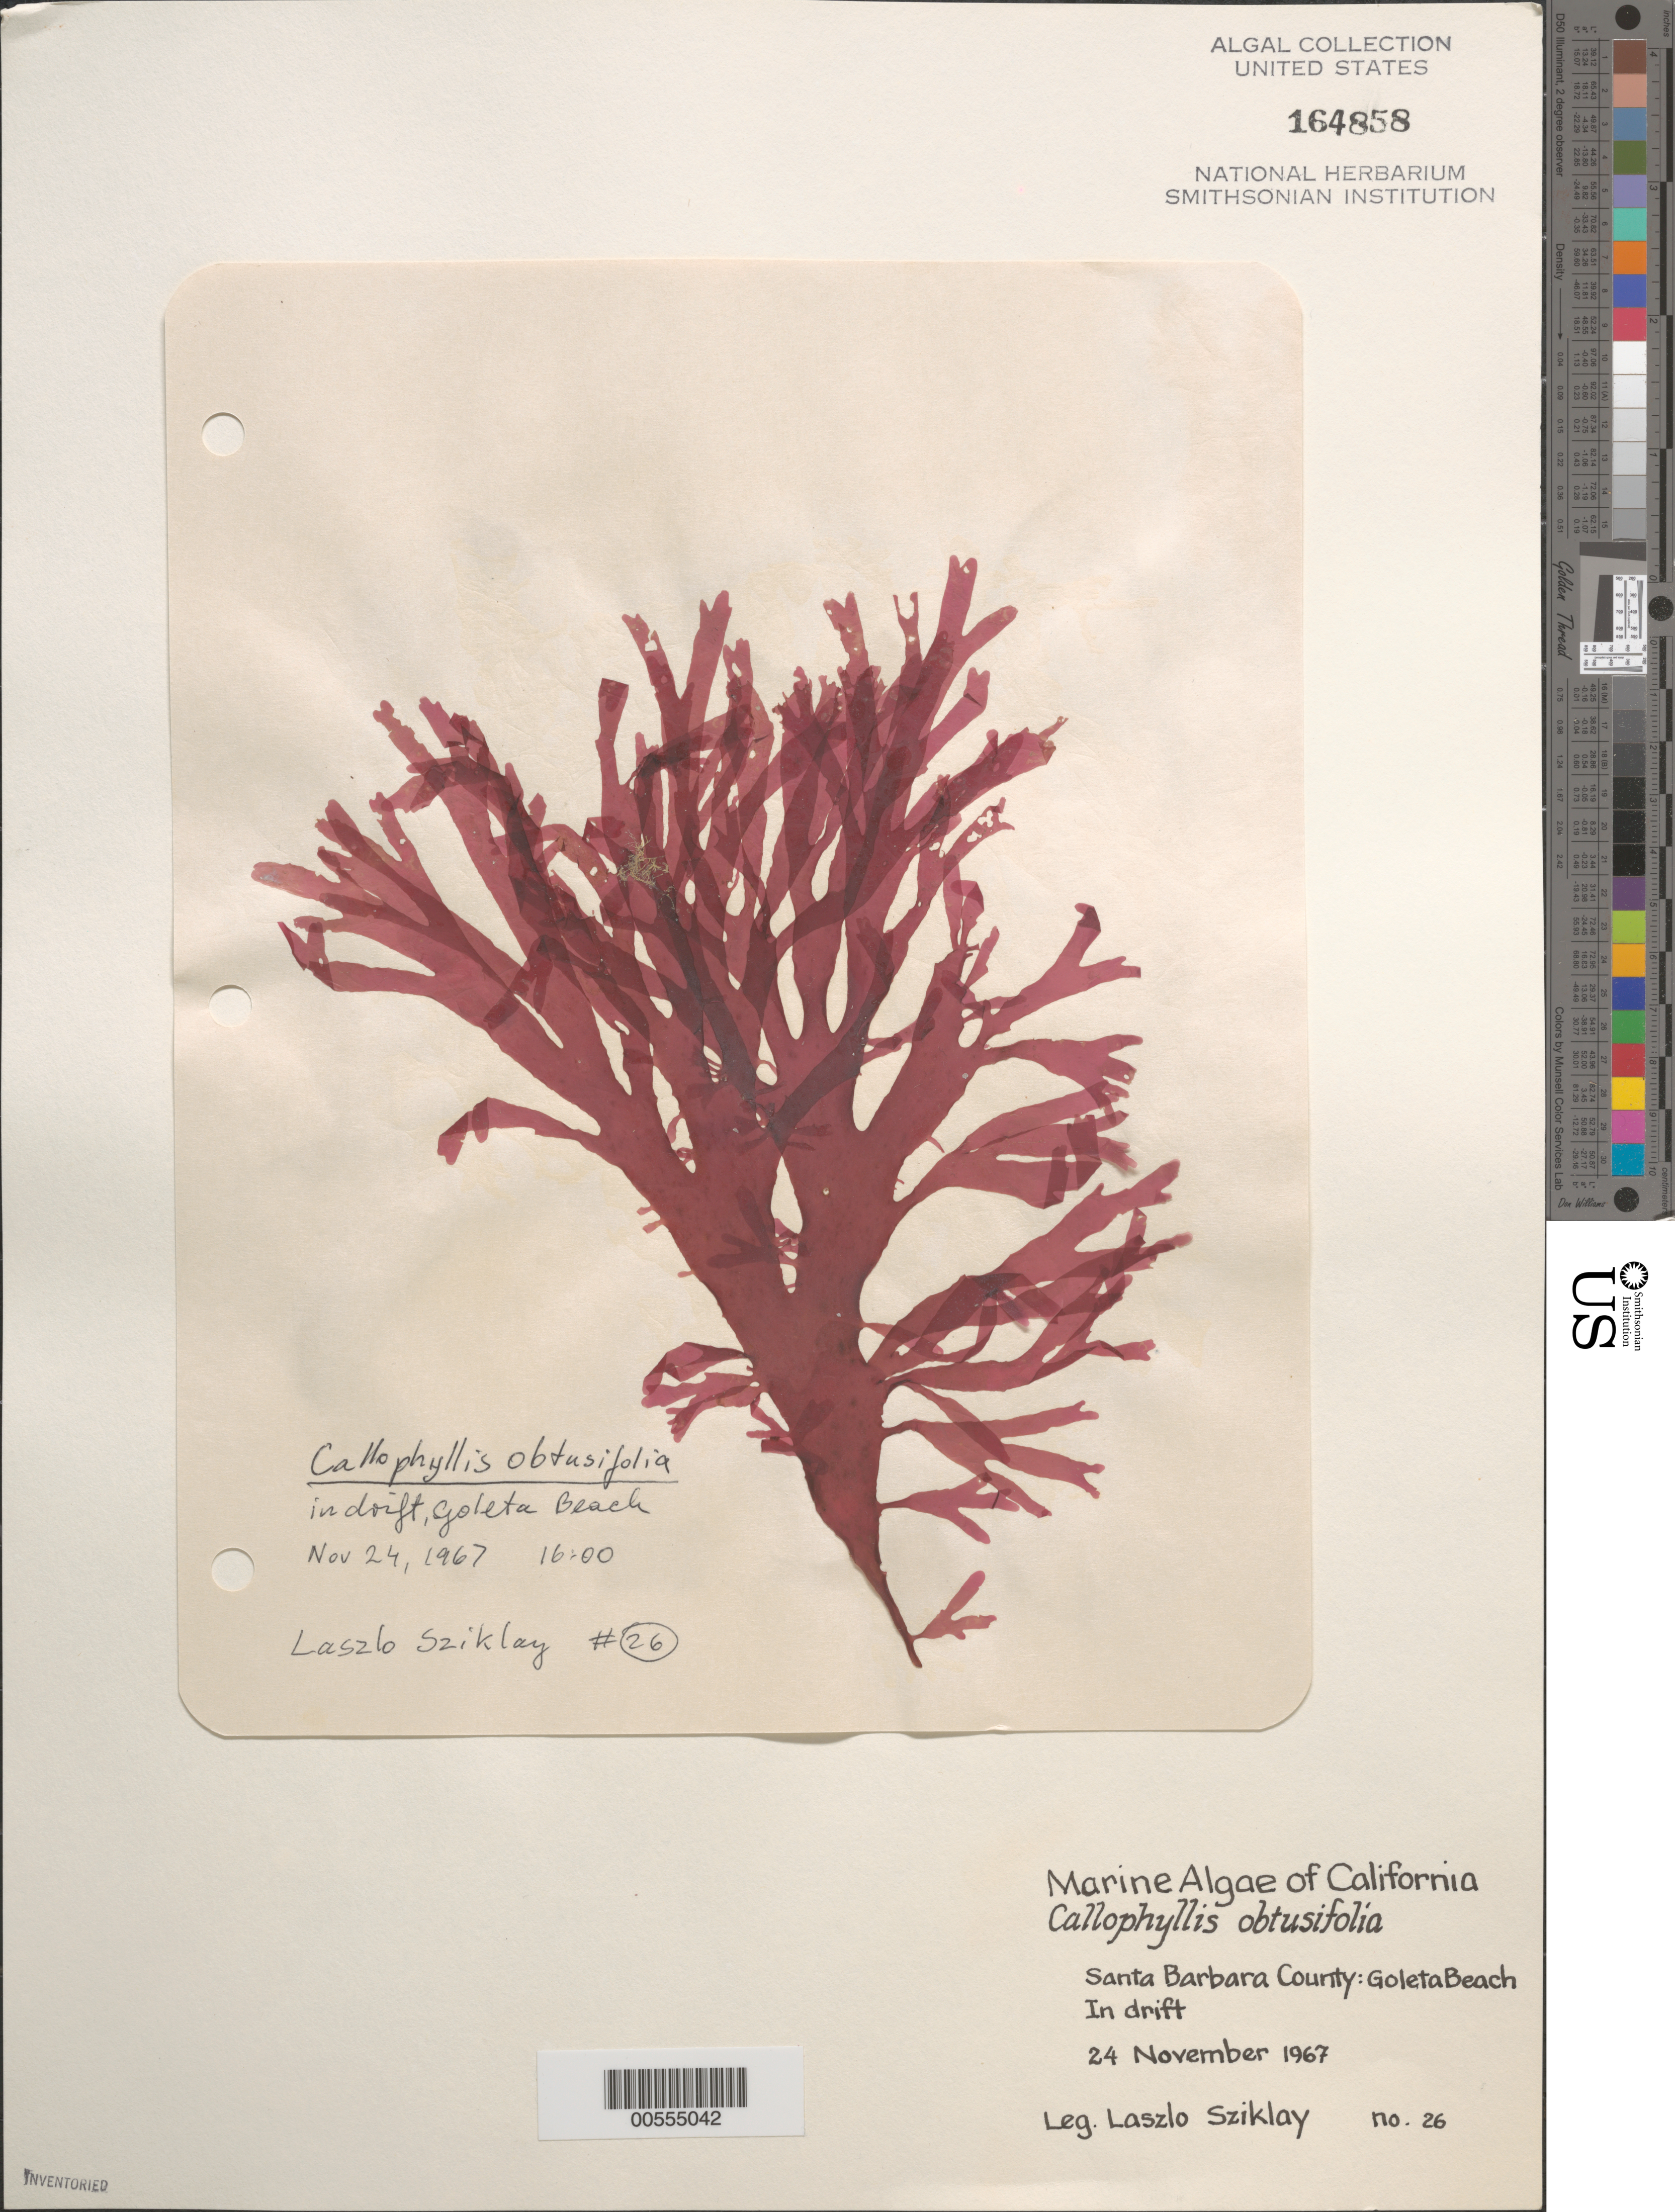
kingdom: Plantae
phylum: Rhodophyta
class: Florideophyceae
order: Gigartinales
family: Kallymeniaceae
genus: Callophyllis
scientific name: Callophyllis obtusifolia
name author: J. Agardh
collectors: L. Sziklay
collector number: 26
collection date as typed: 24 Nov 1967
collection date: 1967-11-24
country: United States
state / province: California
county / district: Santa Barbara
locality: Goleta Beach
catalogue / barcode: US 164858